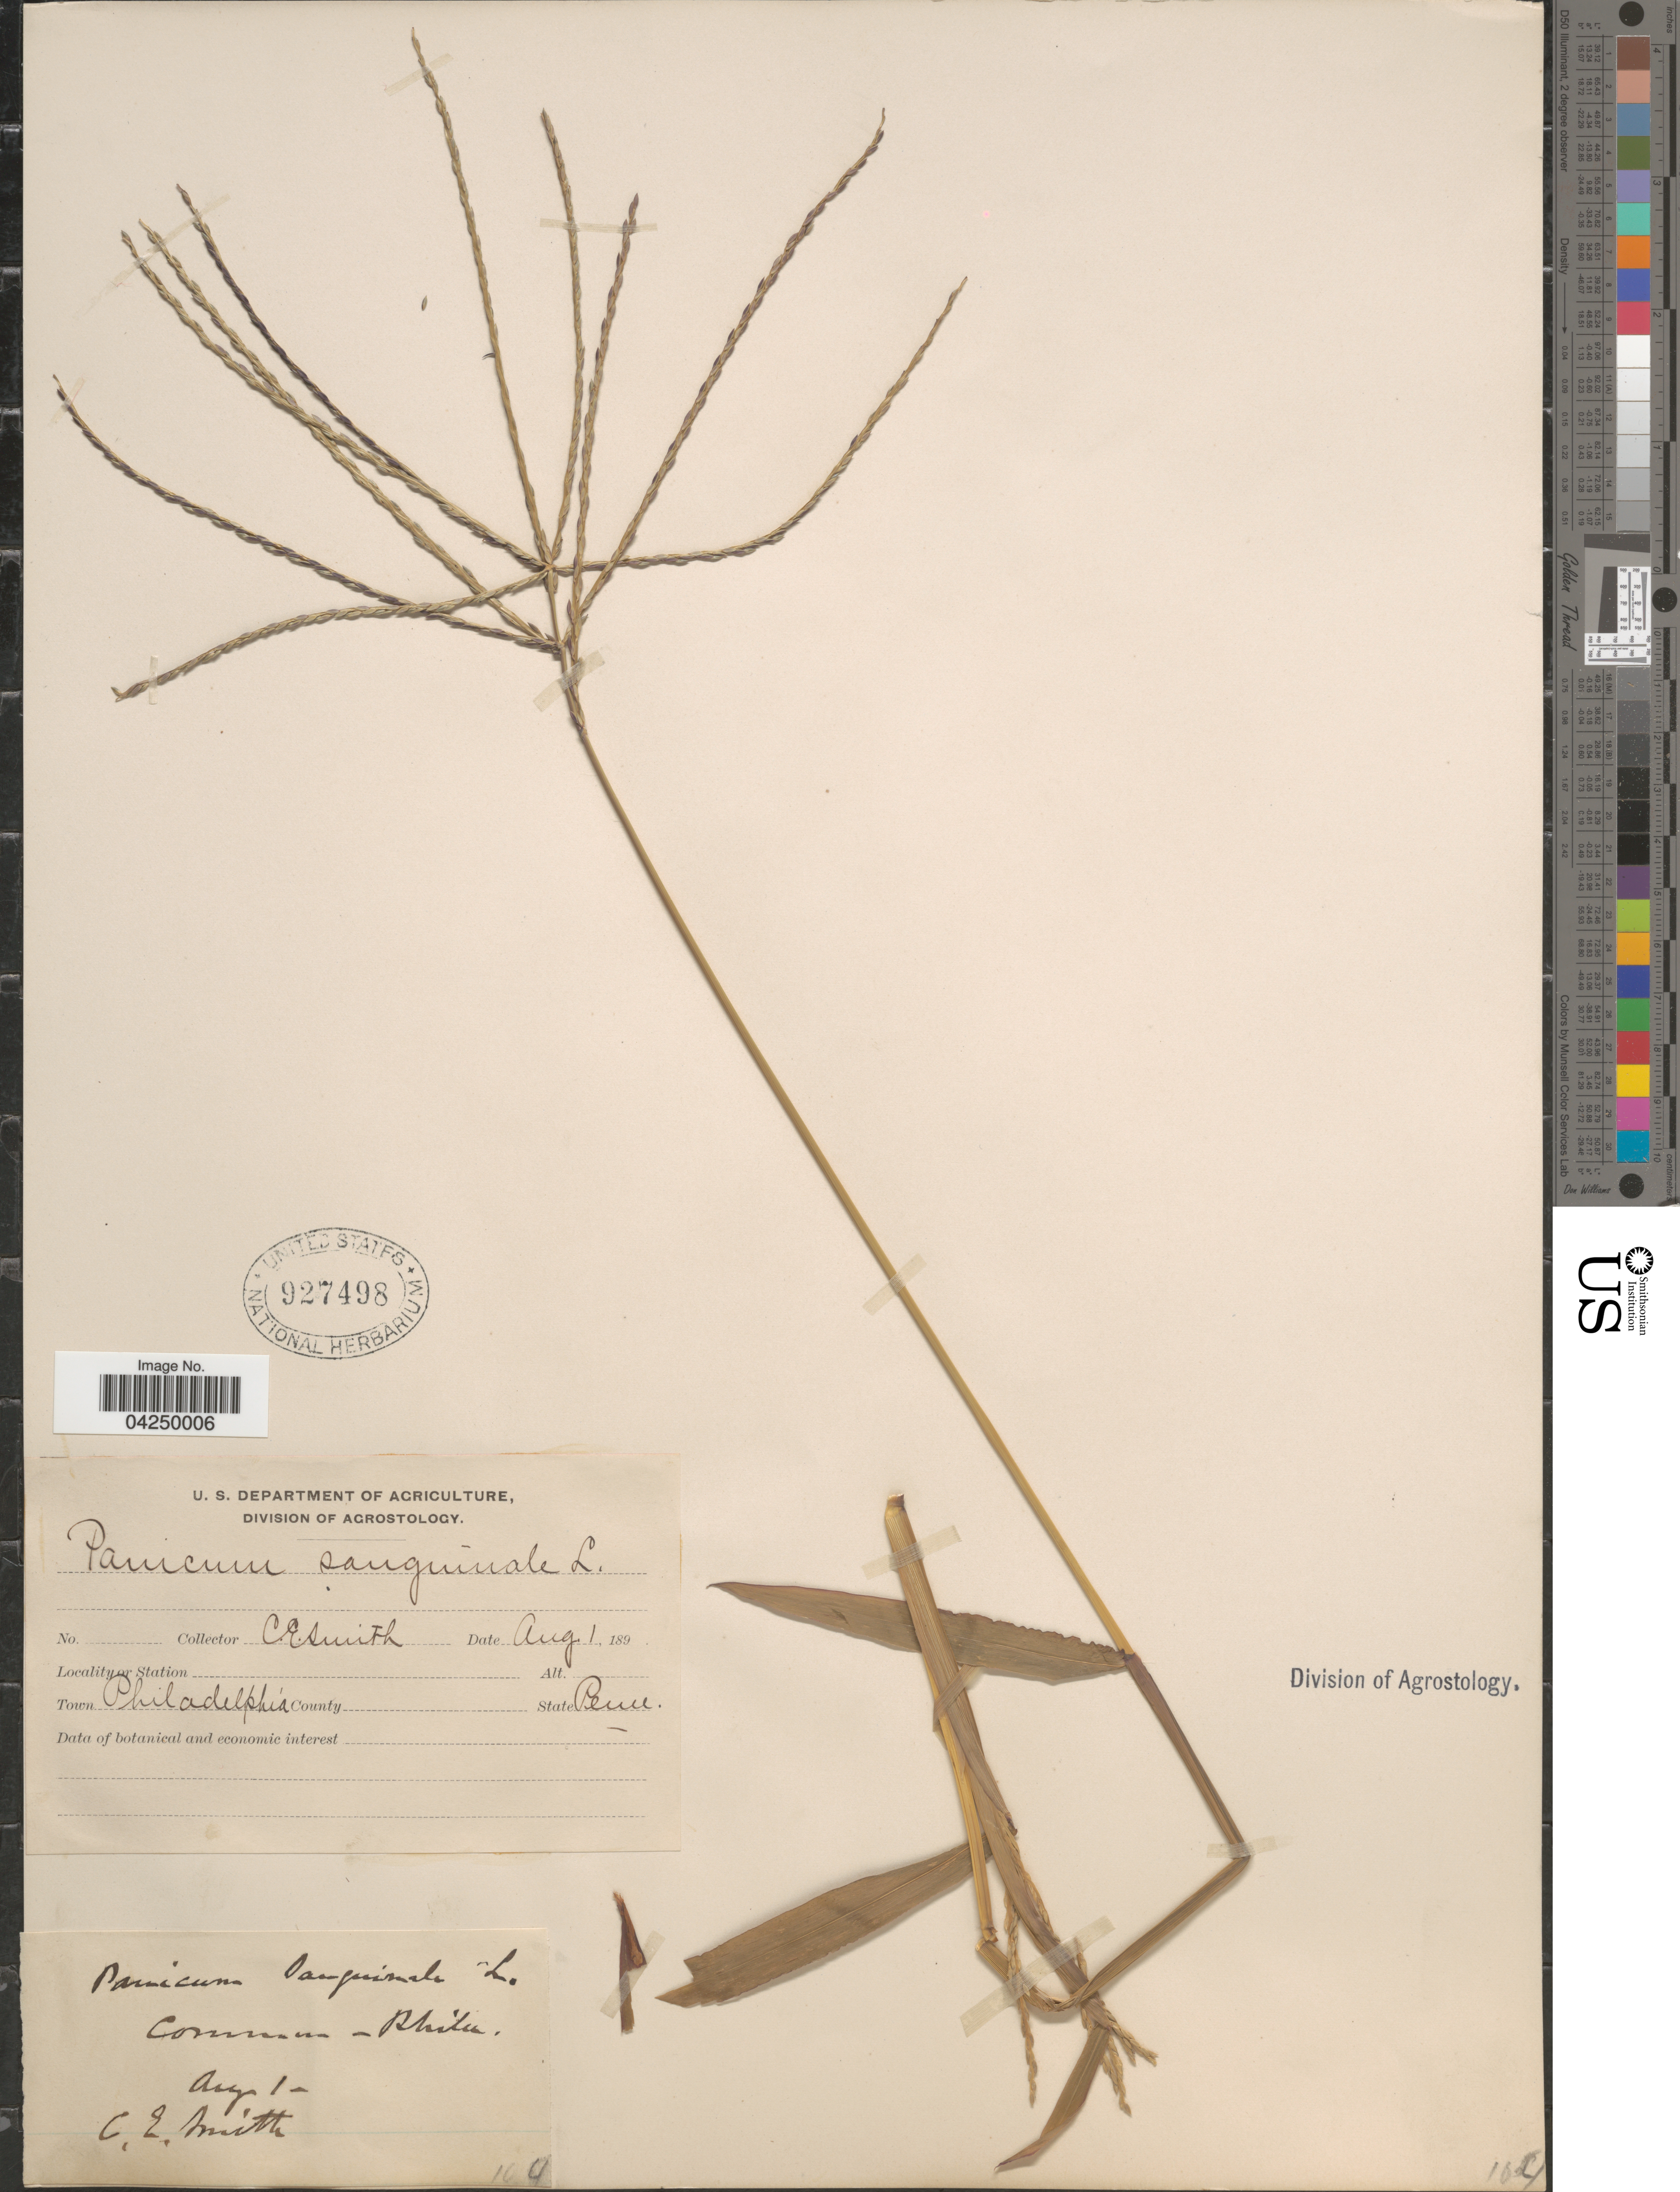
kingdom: Plantae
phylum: Tracheophyta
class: Liliopsida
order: Poales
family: Poaceae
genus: Digitaria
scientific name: Digitaria sanguinalis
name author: (L.) Scop.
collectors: C. E. Smith Jr.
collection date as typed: Aug. 1, 189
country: United States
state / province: Pennsylvania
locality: Town Philadelphia.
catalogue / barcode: US 927498